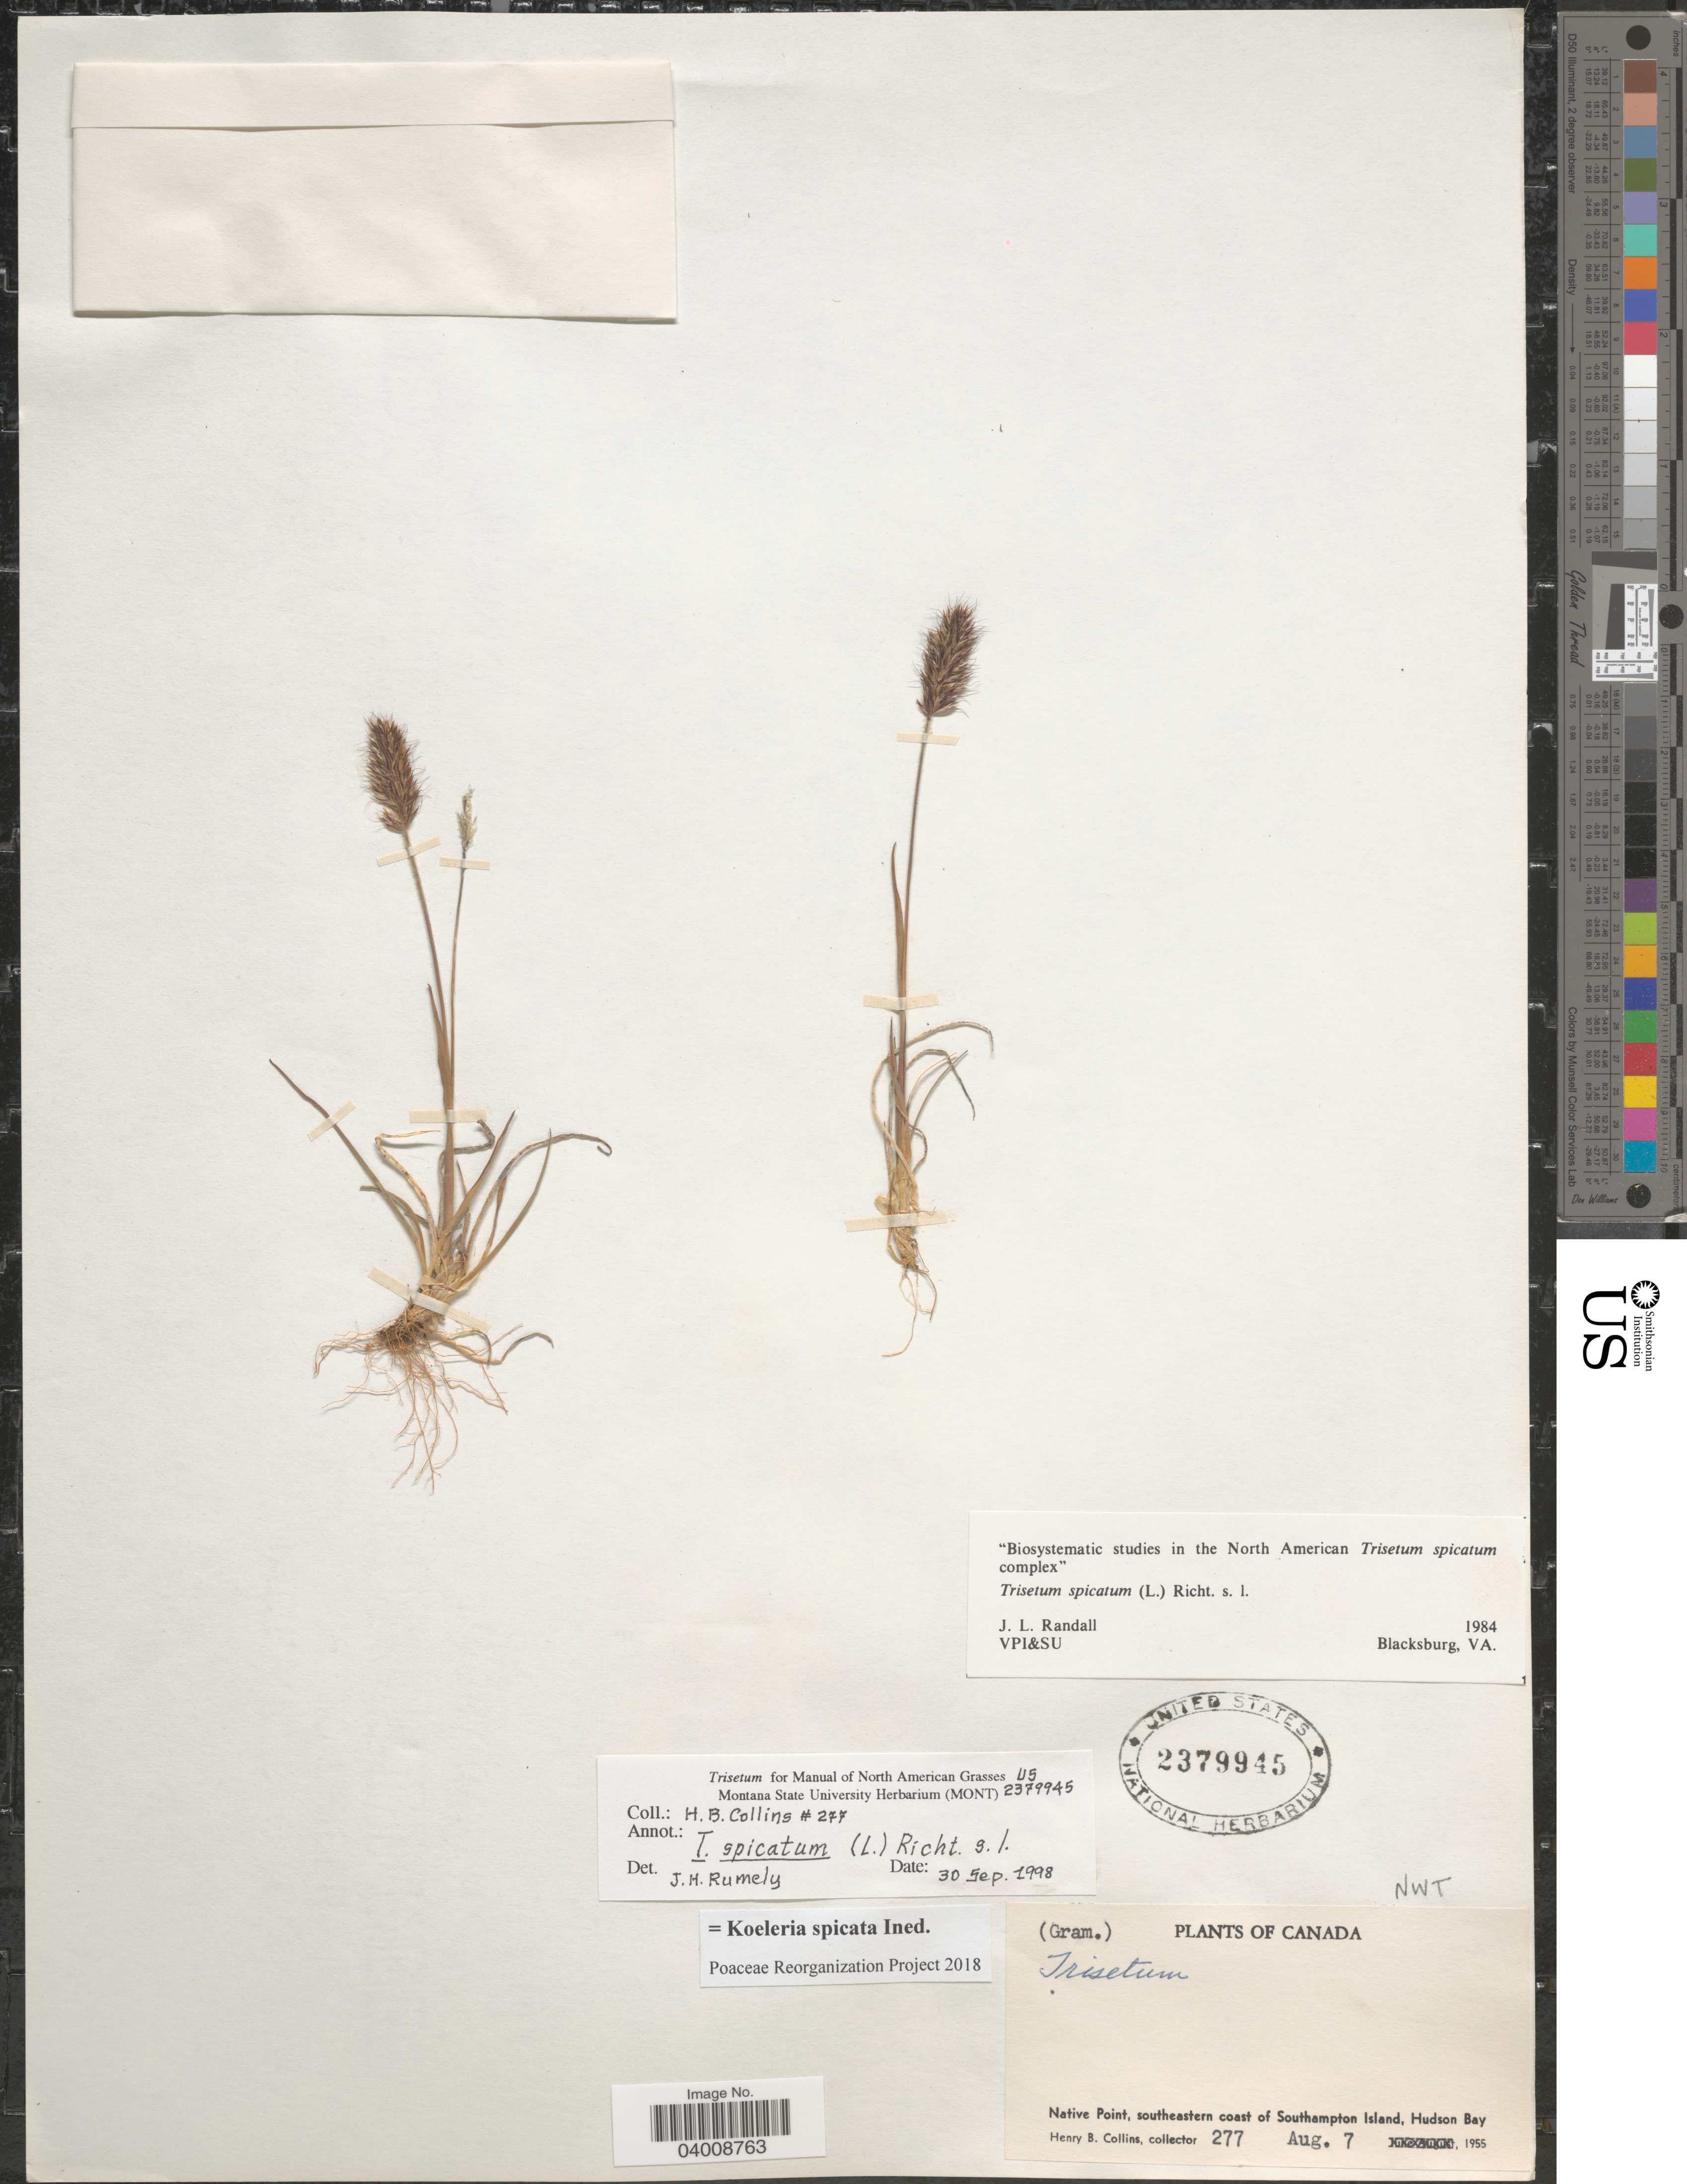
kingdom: Plantae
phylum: Tracheophyta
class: Liliopsida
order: Poales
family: Poaceae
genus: Koeleria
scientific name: Koeleria spicata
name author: (L.) Barberá et al.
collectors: H. Collins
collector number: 277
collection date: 1955-08-07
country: Canada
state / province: Nunavut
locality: Native Point, southeastern coast of Southampton Island, Hudson Bay.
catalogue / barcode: US 2379945